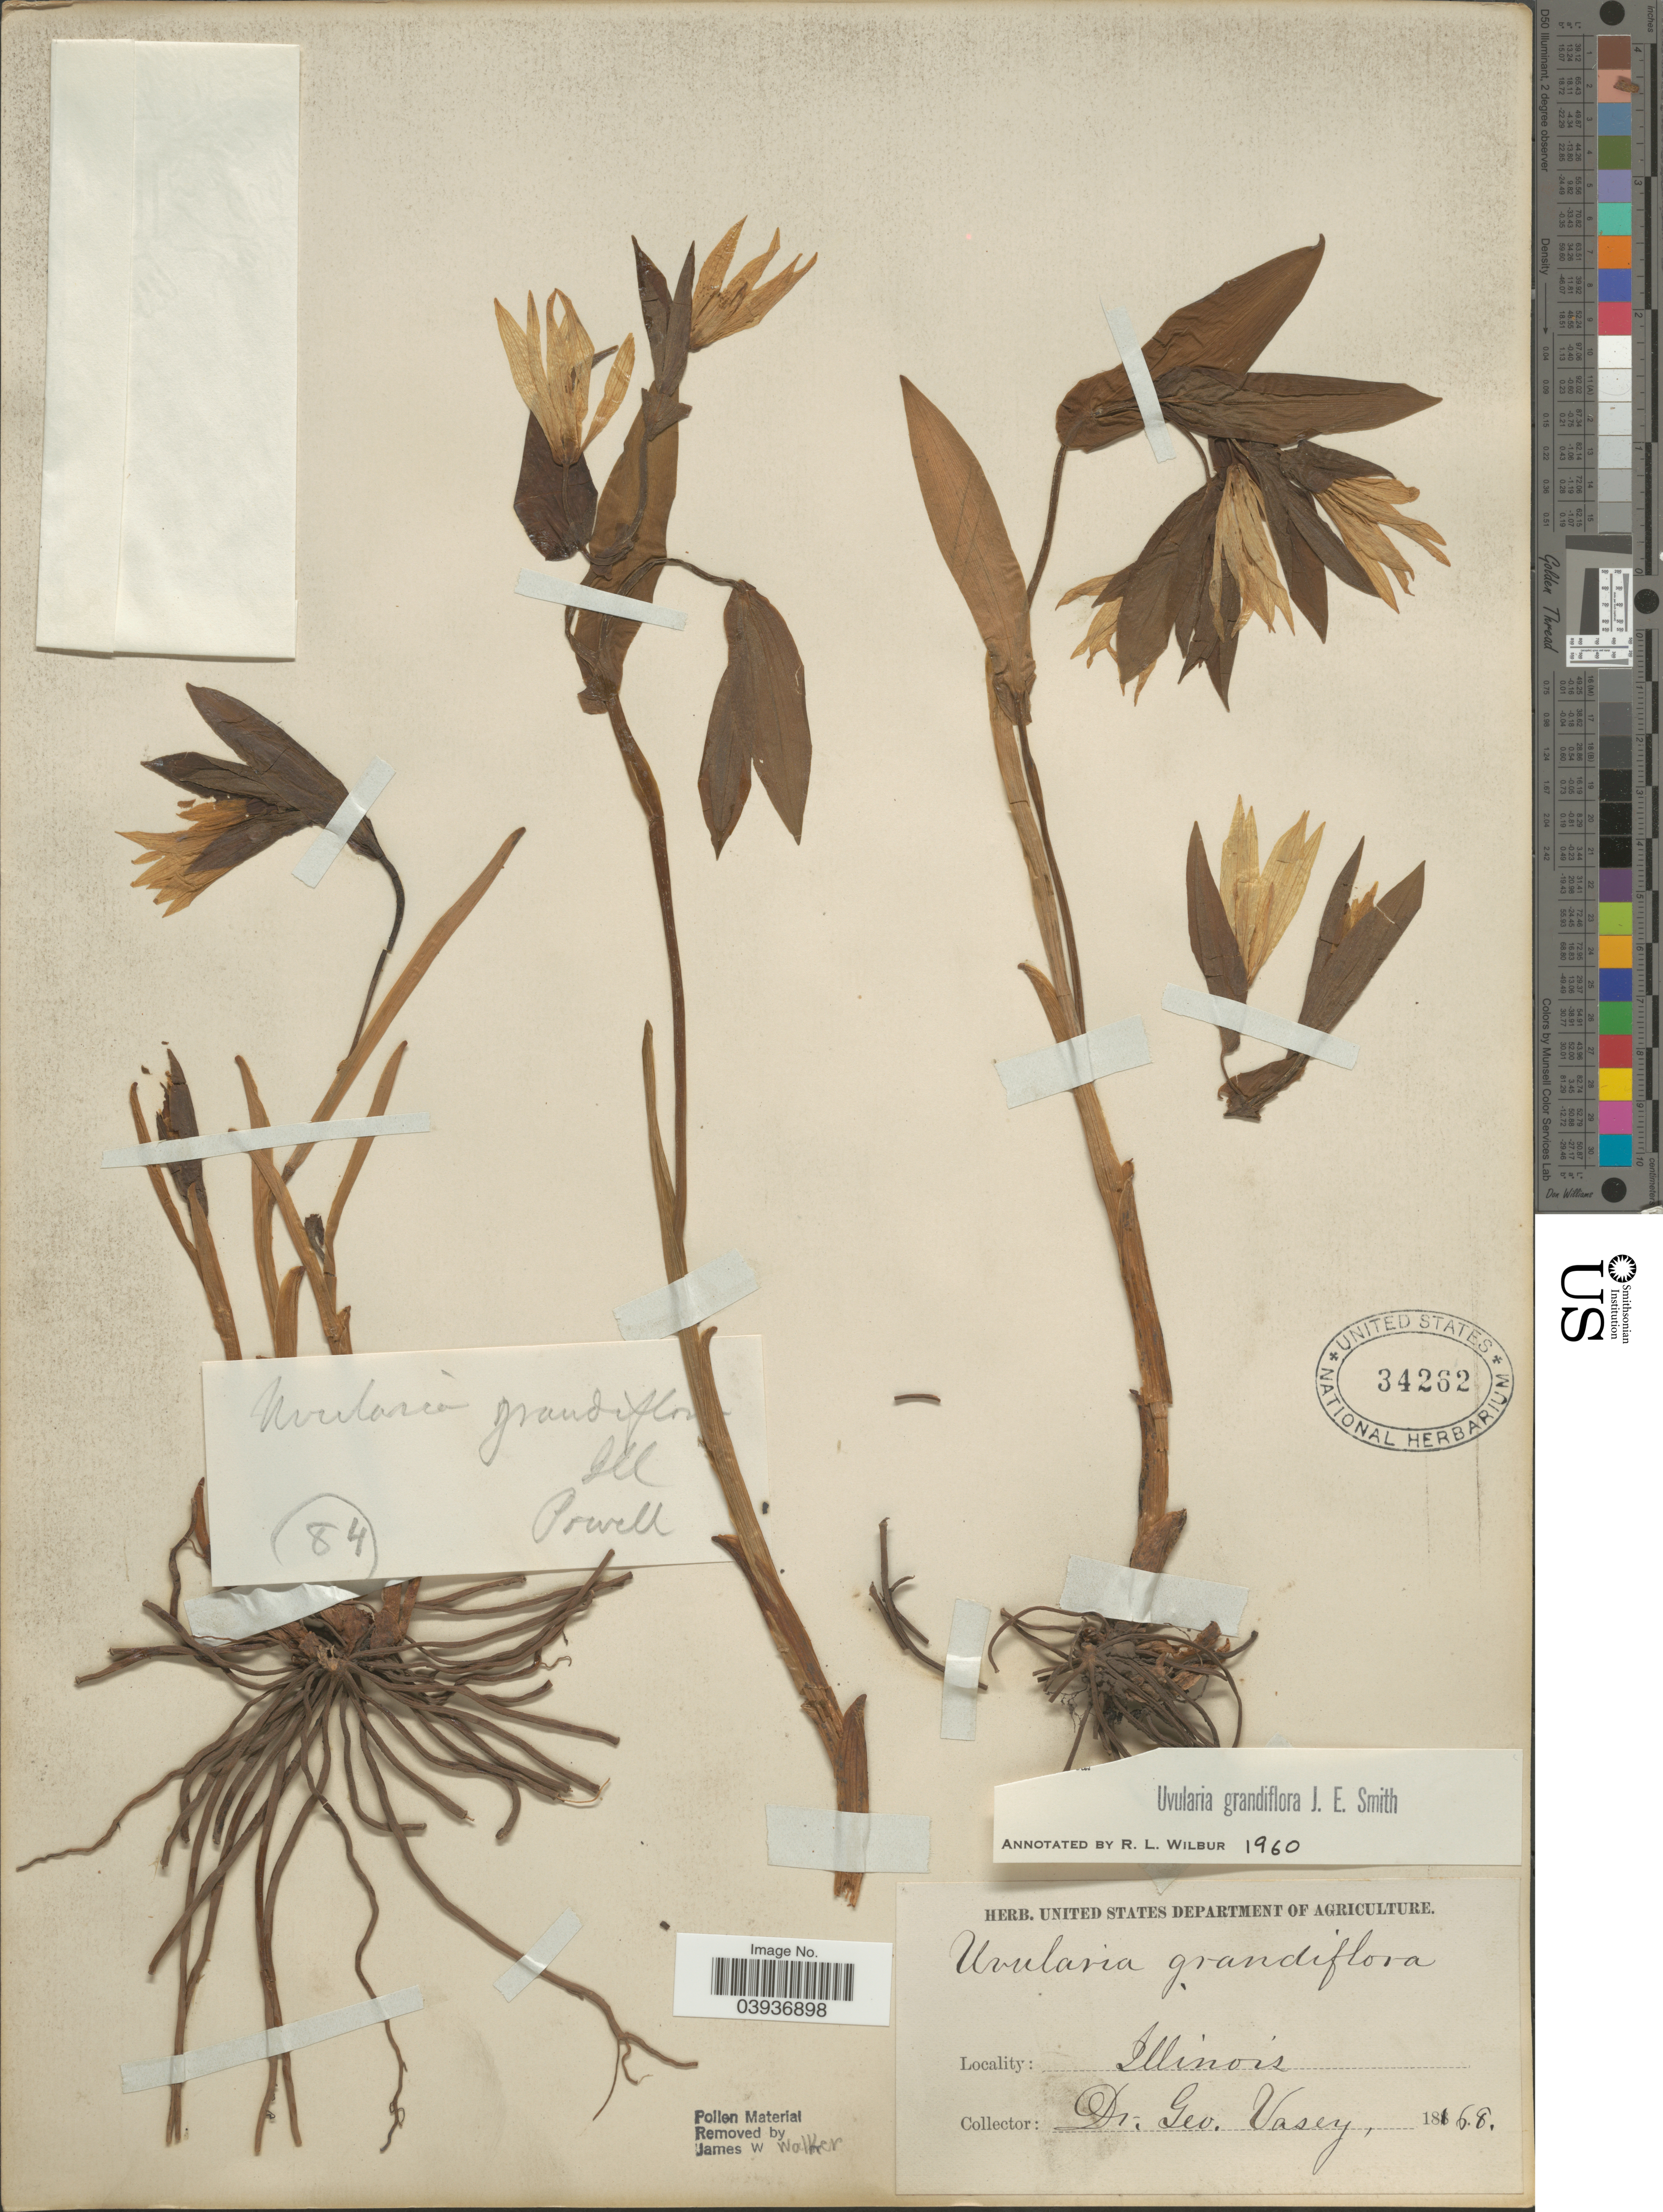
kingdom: Plantae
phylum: Tracheophyta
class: Liliopsida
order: Liliales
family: Colchicaceae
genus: Uvularia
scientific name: Uvularia grandiflora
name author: Sm.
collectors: G. R. Vasey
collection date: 1868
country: United States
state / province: Illinois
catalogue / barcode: US 34262